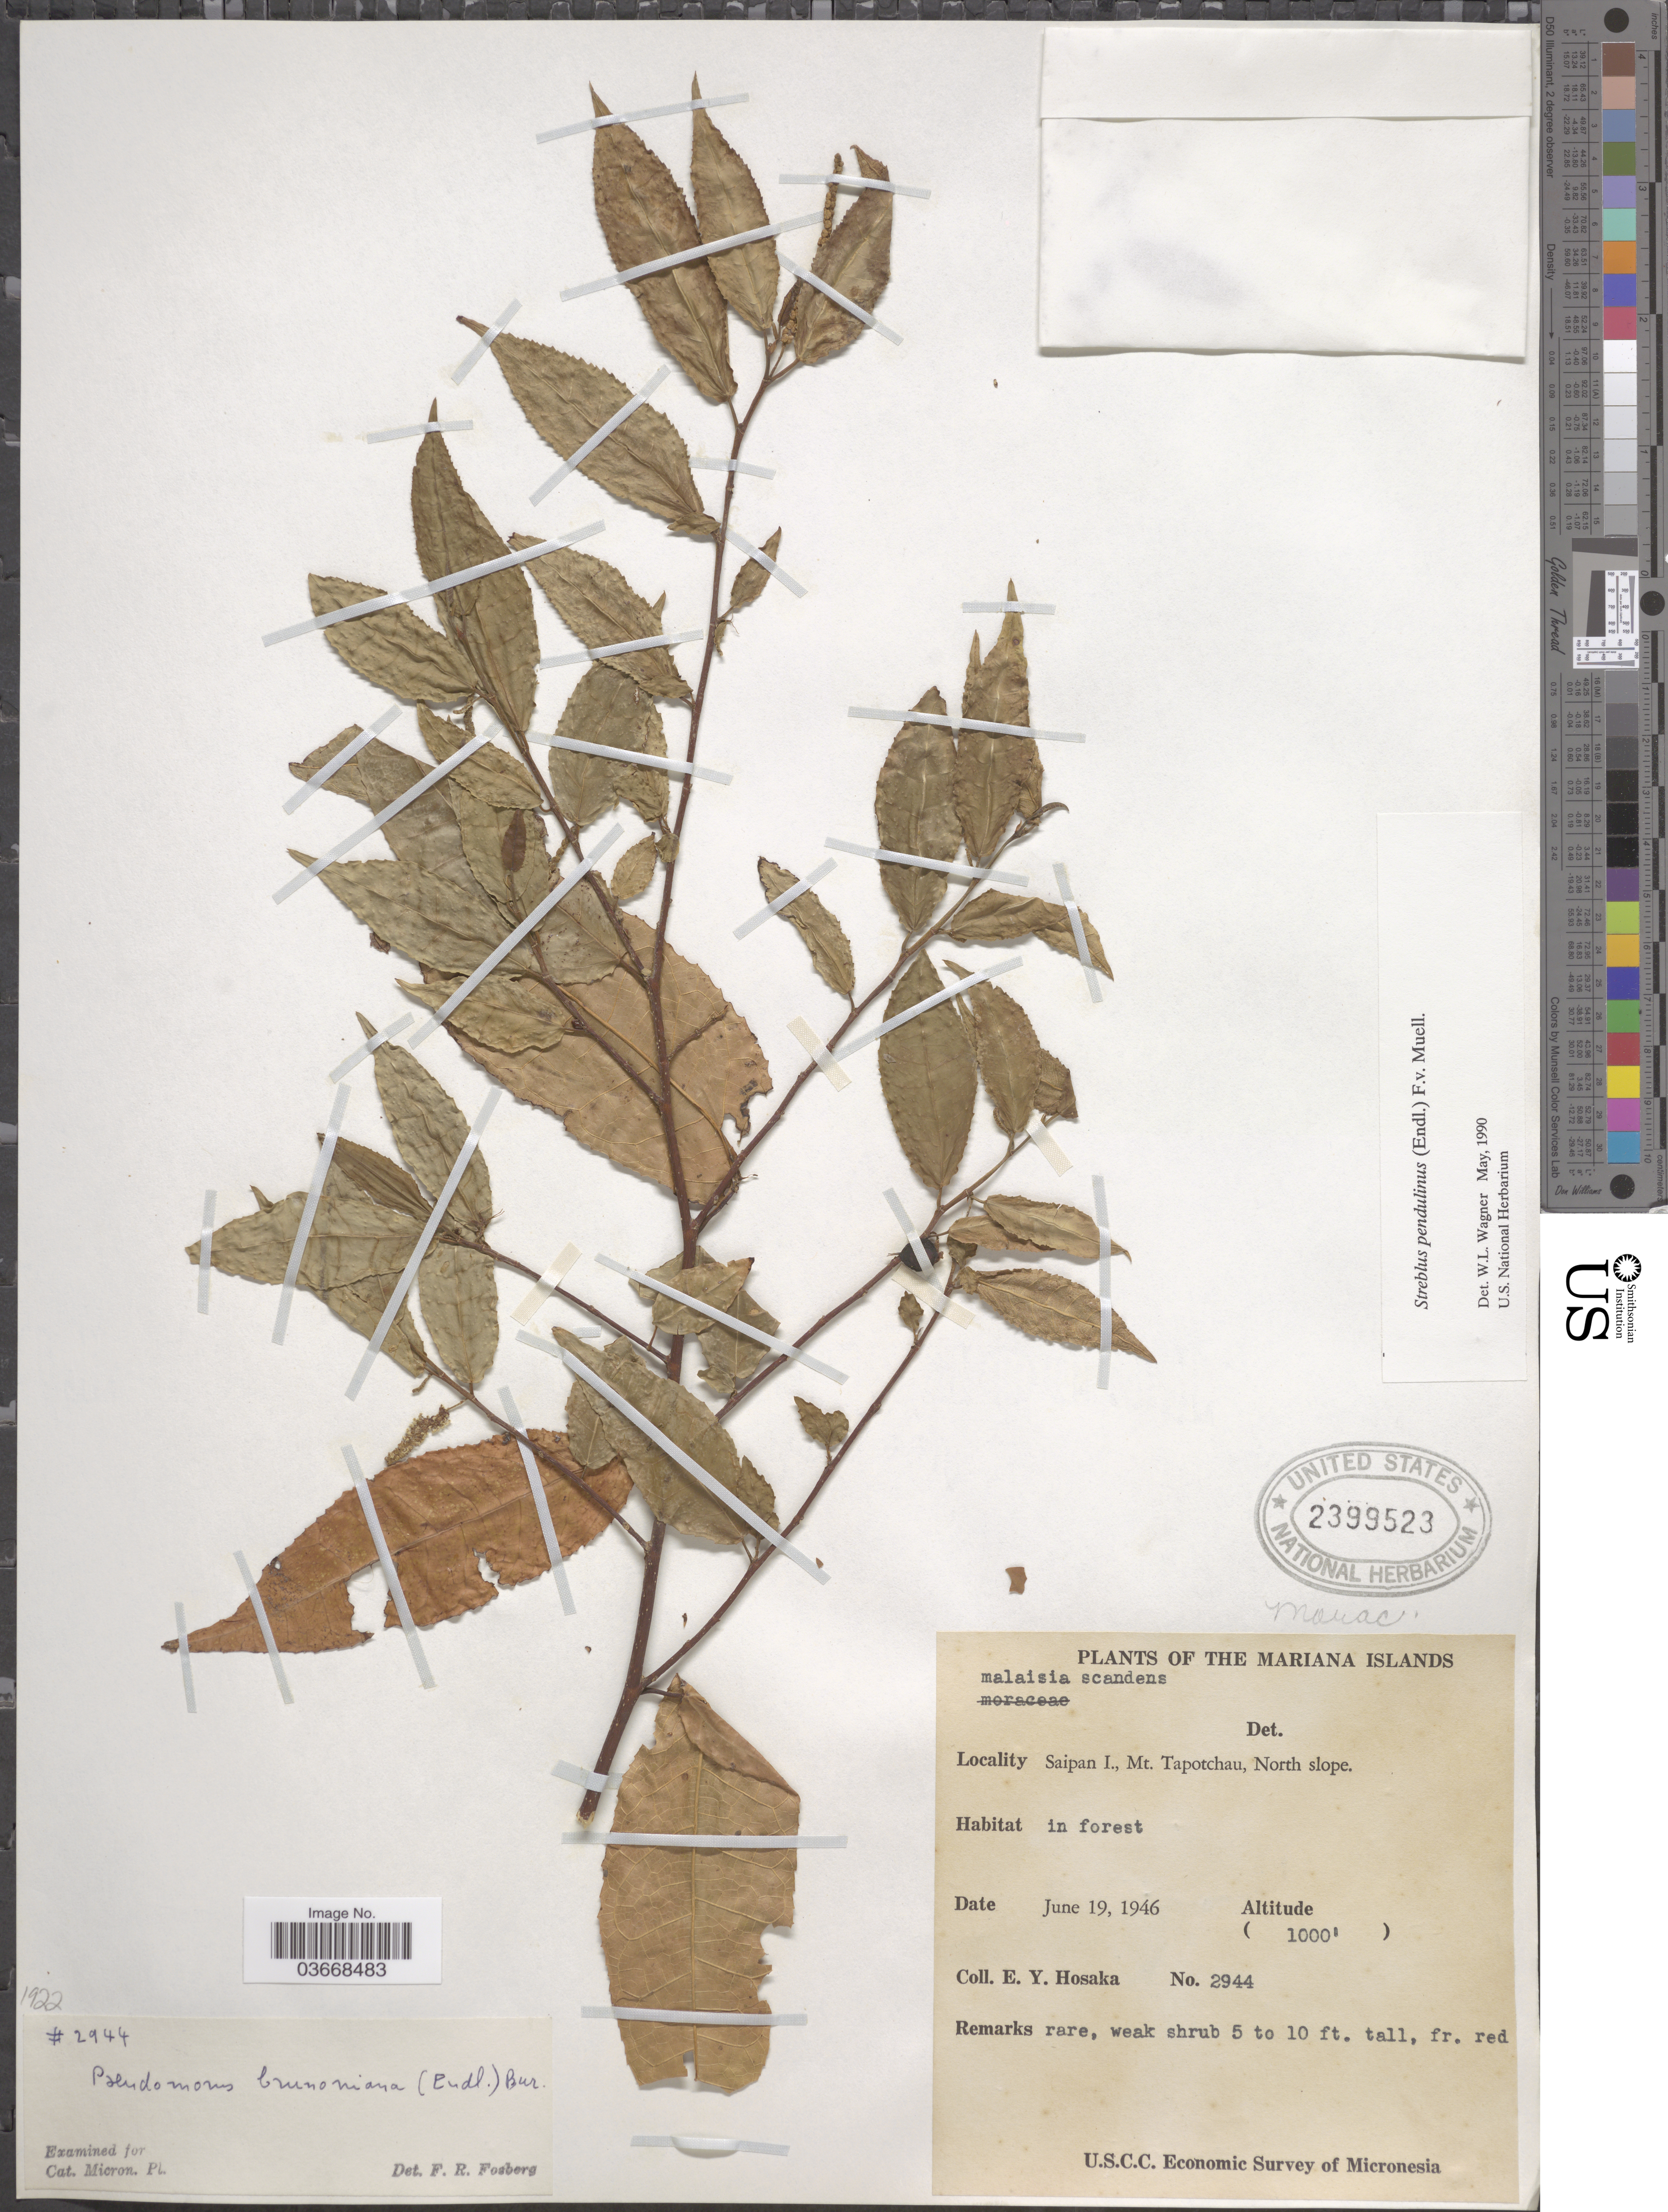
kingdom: Plantae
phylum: Tracheophyta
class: Magnoliopsida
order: Rosales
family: Moraceae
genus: Paratrophis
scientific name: Paratrophis pendulina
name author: (Endl.) E. M. Gardner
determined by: Wagner, W. L., (BOT), Smithsonian Institution - National Museum of Natural History (UNITED STATES)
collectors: E. Y. Hosaka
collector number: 2944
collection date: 1946-06-19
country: Northern Mariana Islands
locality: The Mariana Islands. Saipan I., Mt. Tapotchau, North slope.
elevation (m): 305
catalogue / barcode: US 2399523